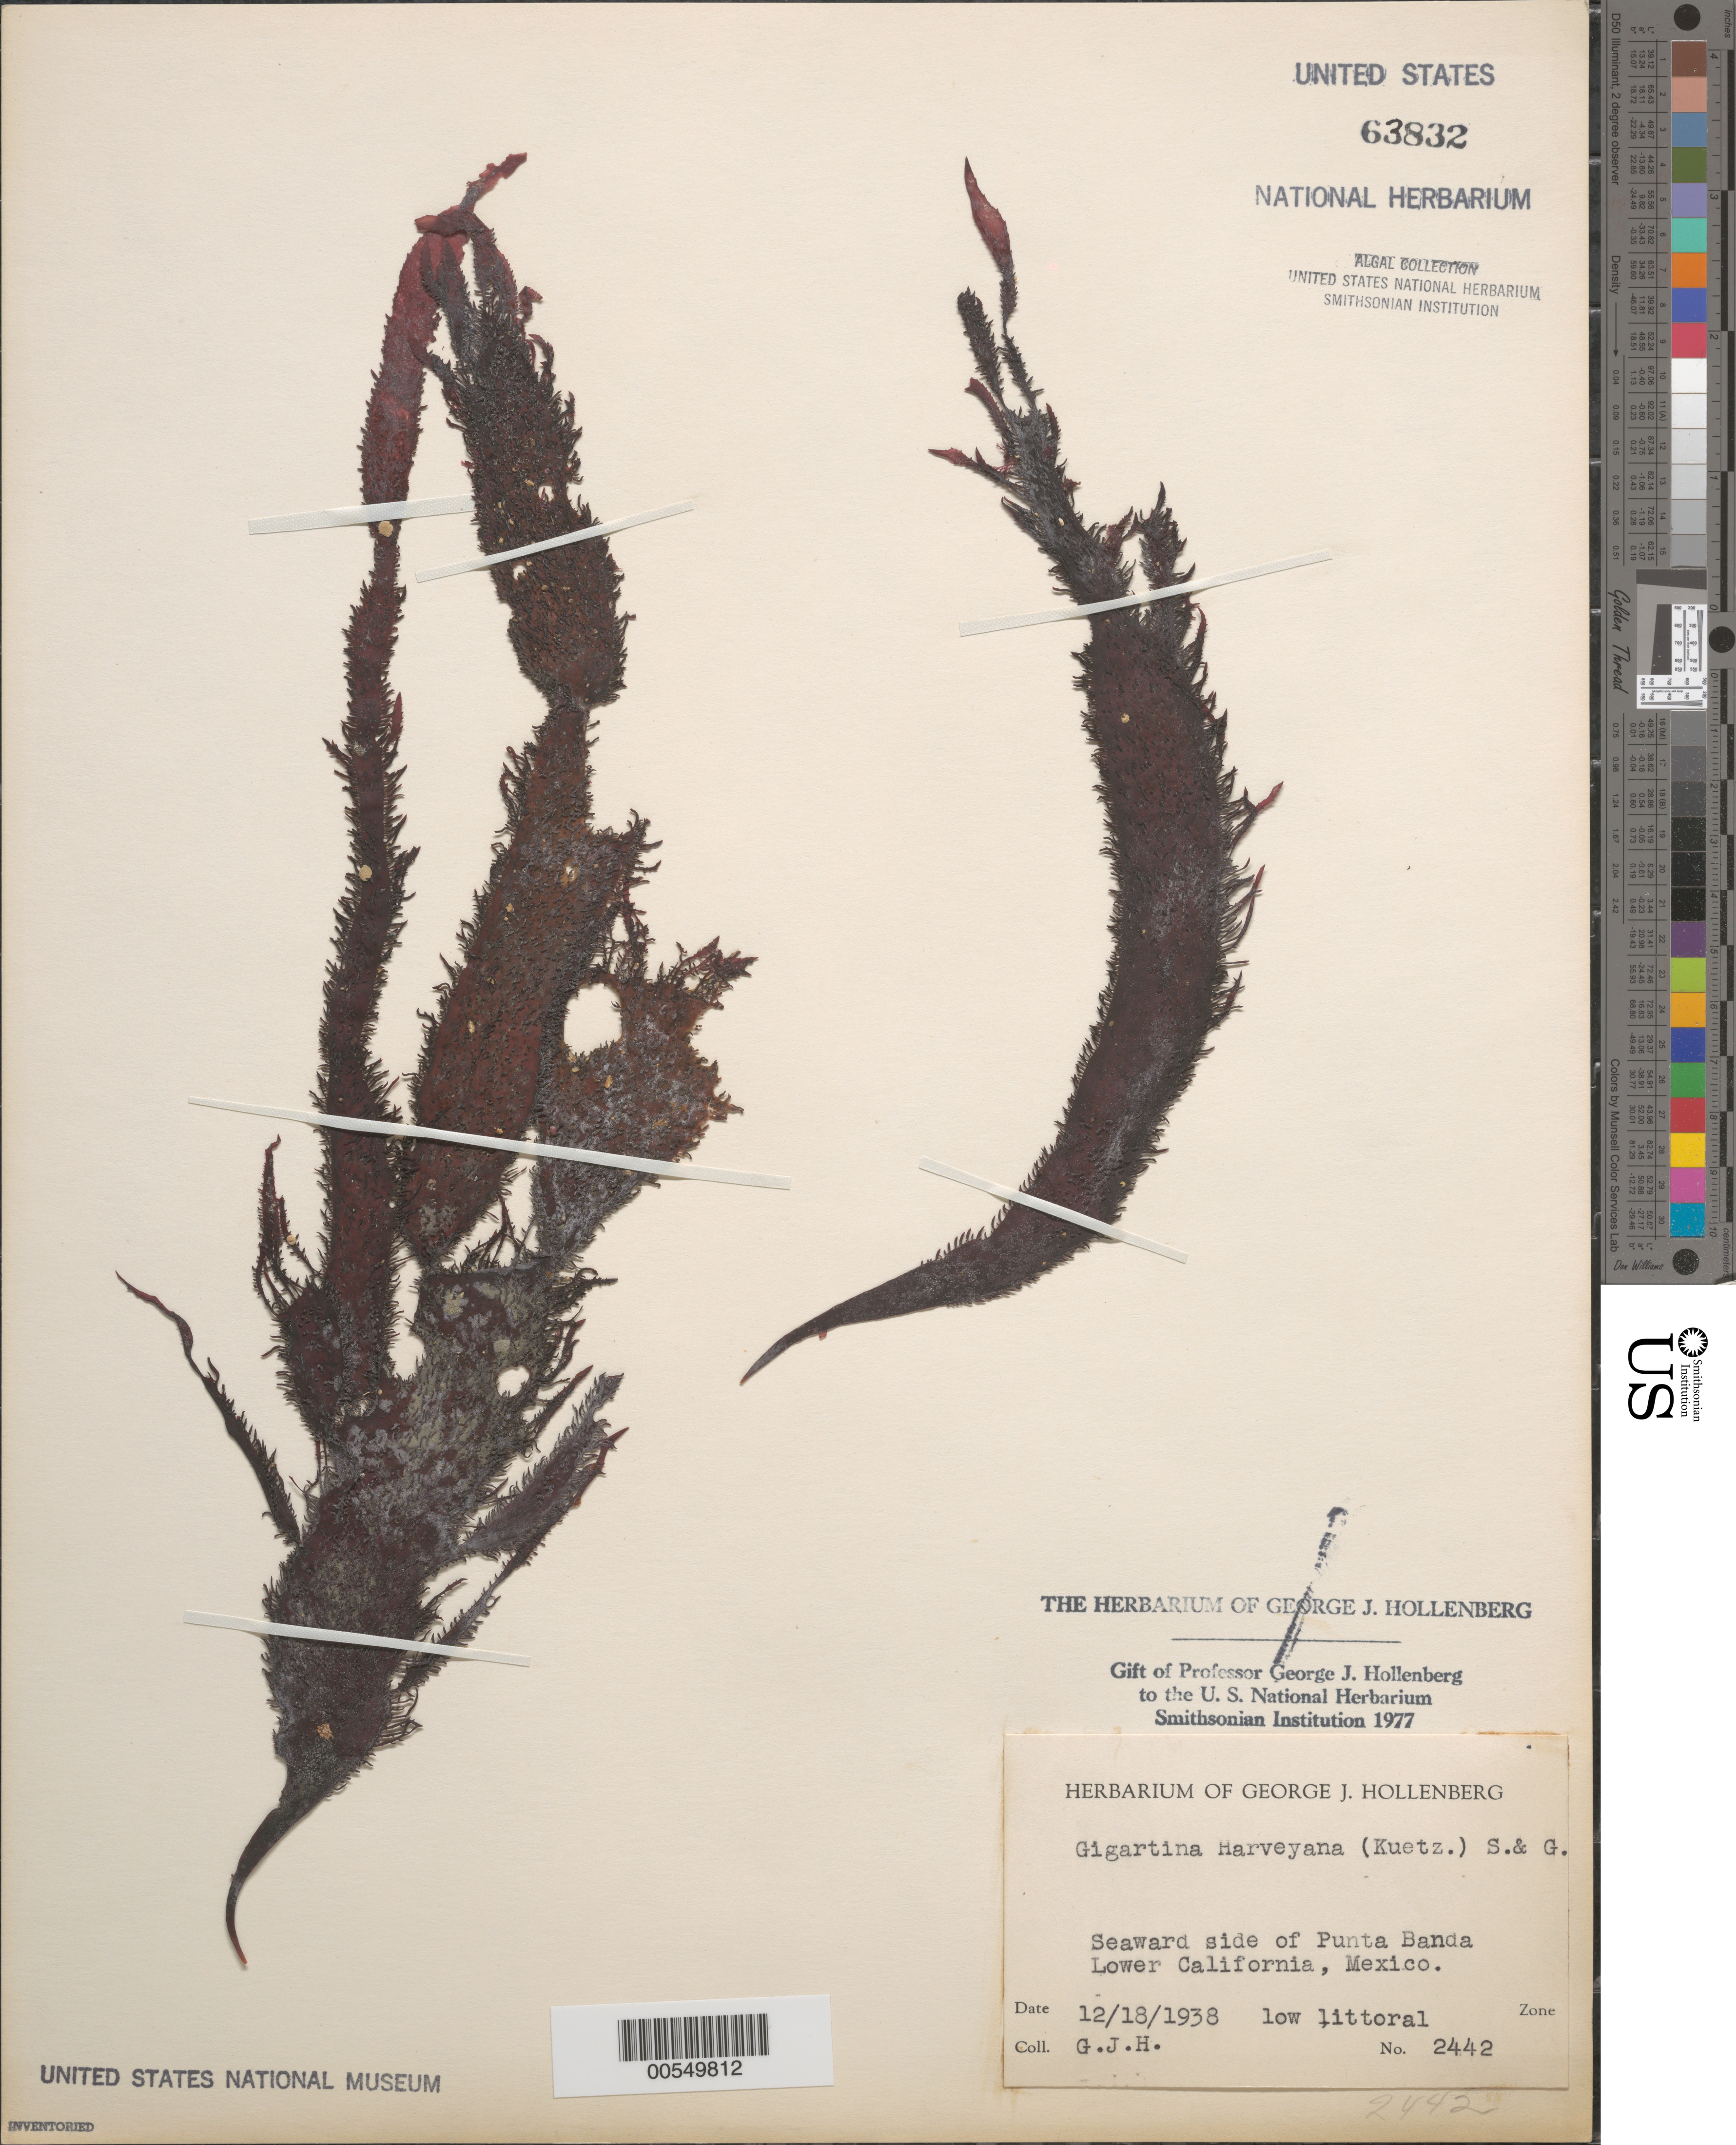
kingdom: Plantae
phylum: Rhodophyta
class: Florideophyceae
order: Gigartinales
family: Gigartinaceae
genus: Chondracanthus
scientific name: Chondracanthus harveyanus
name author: (Kütz.) Guiry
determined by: Algae name updating Project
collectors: G. Hollenberg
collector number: GJH 2442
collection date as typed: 18 Dec 1938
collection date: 1938-12-18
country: Mexico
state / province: Baja California Norte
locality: Seaward side of Punta Banda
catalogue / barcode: US 63832